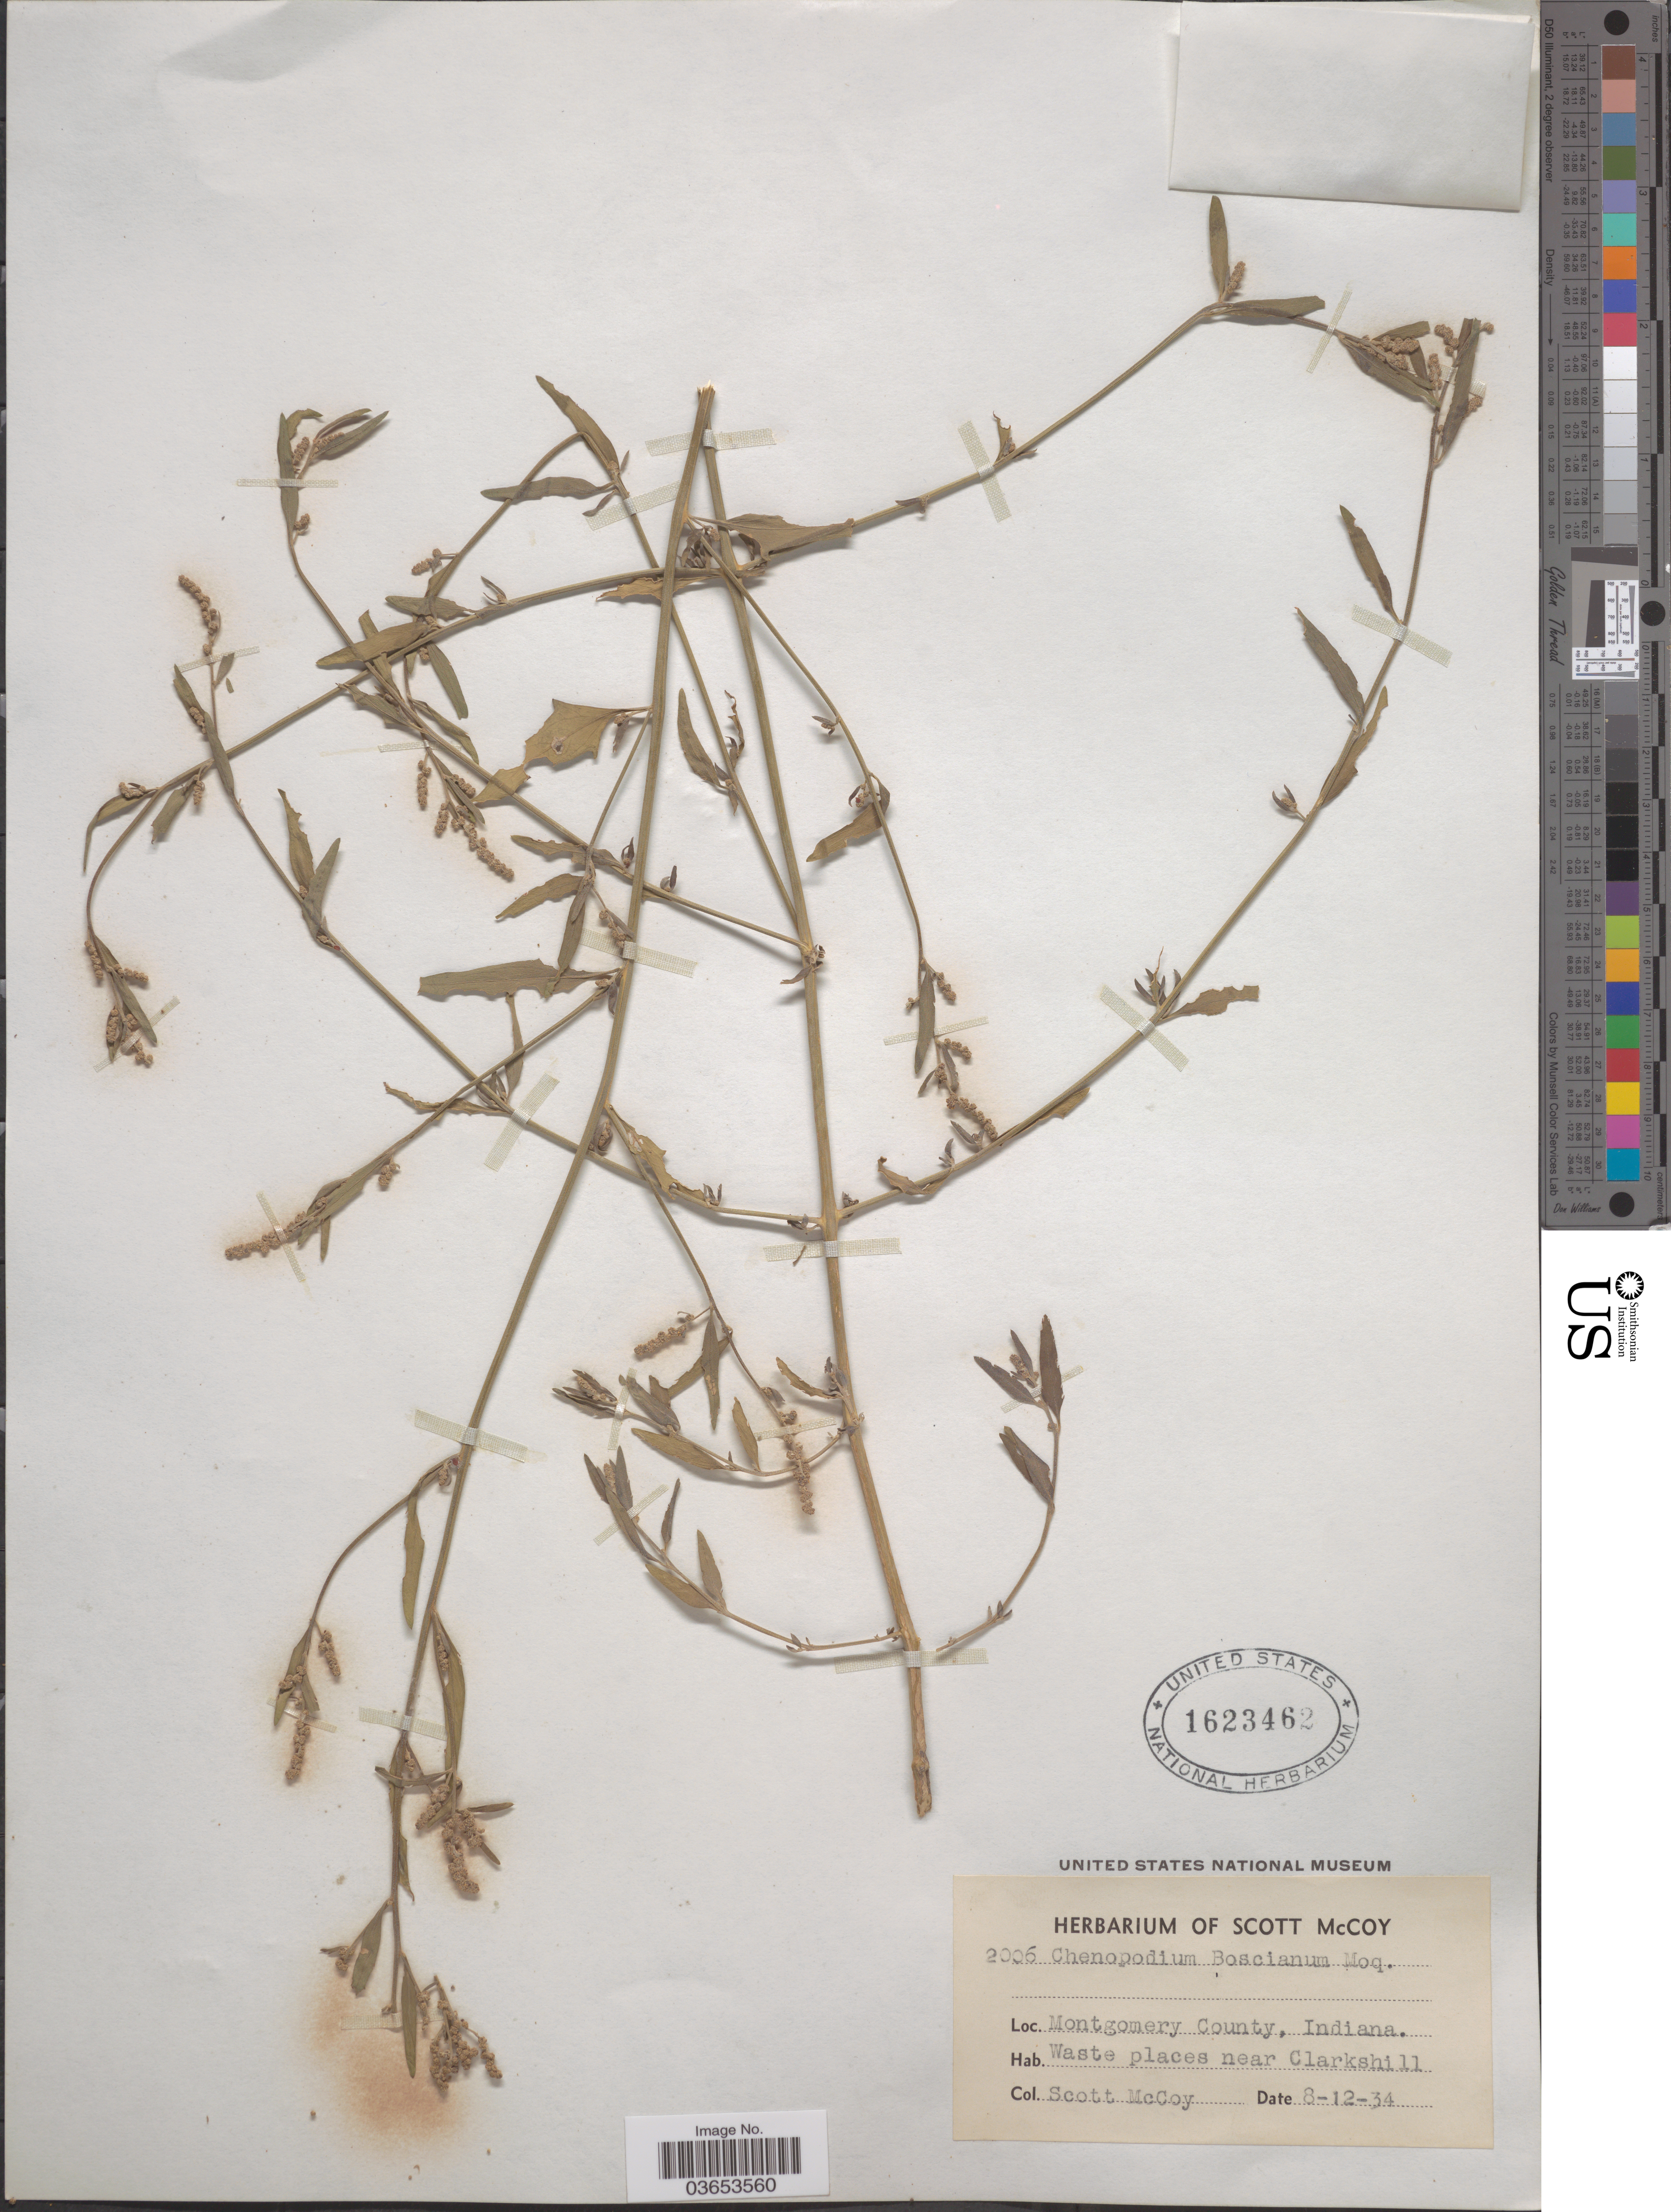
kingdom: Plantae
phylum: Tracheophyta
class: Magnoliopsida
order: Caryophyllales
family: Amaranthaceae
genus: Chenopodium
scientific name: Chenopodium leptophyllum var. leptophylloides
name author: (Murr) Thell. & Aellen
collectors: S. McCoy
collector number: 2006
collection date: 1934-08-12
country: United States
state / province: Indiana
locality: Montgomery County. Near Clarkshill.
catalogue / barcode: US 1623462